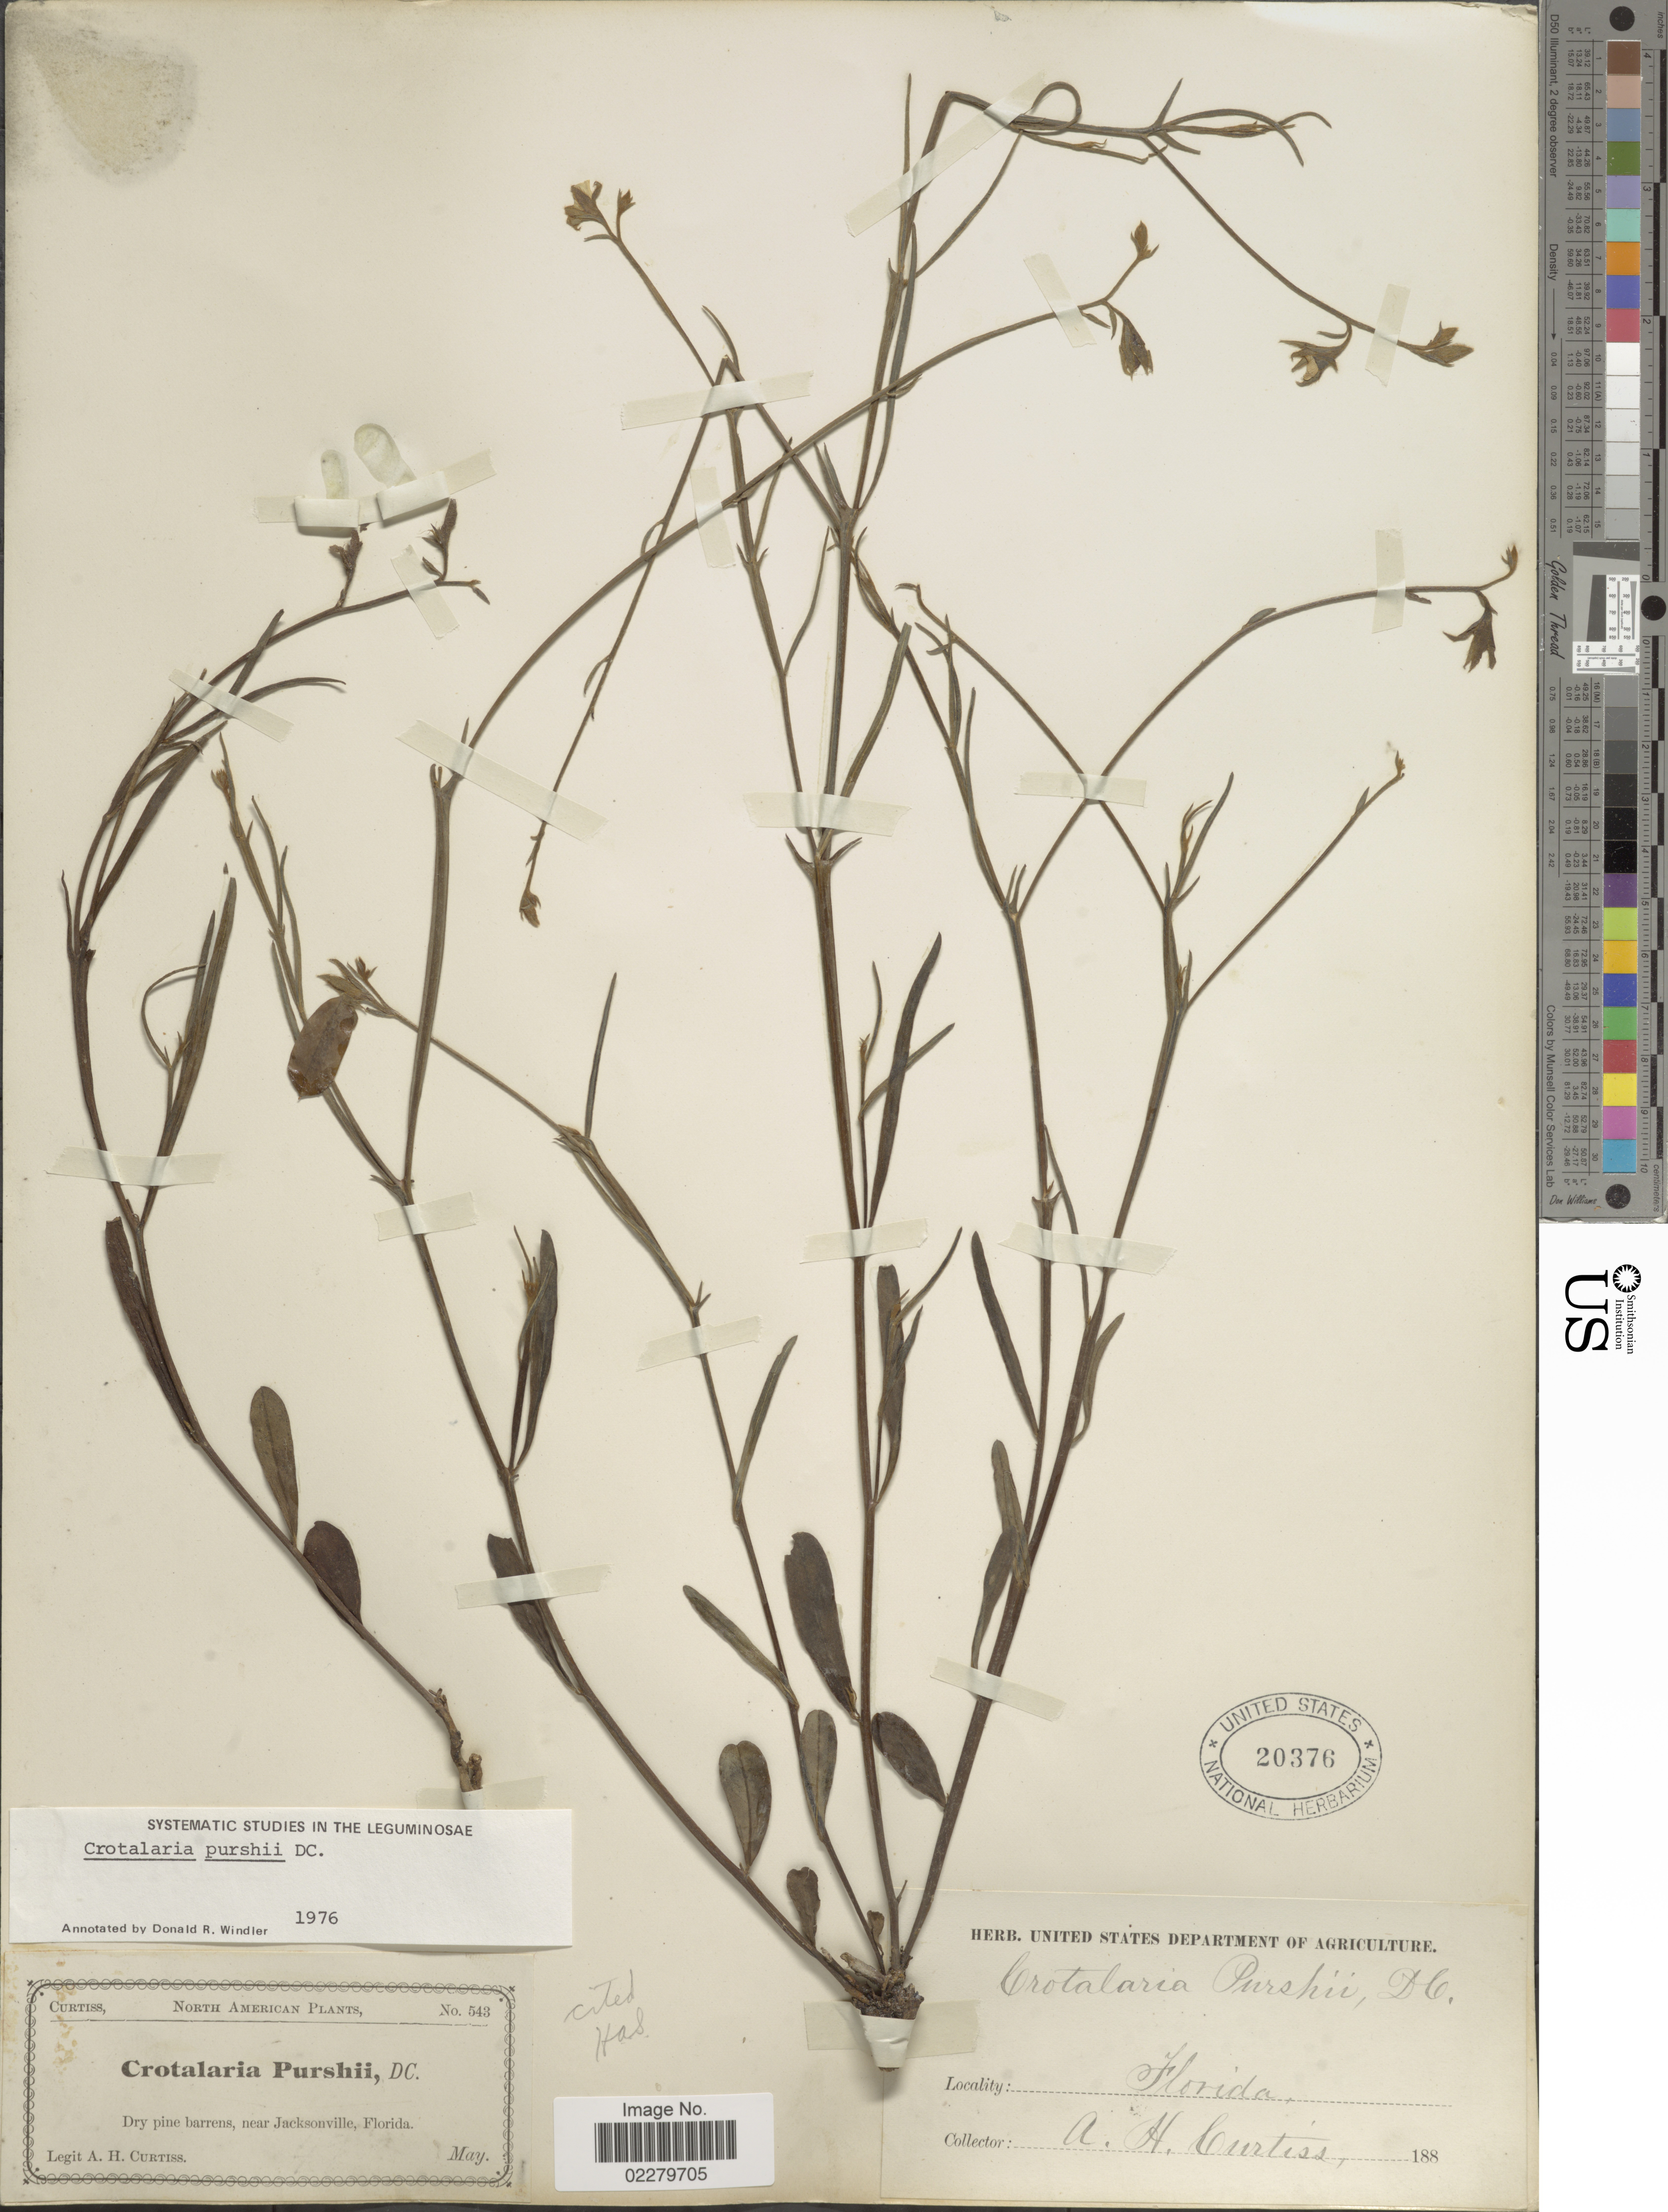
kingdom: Plantae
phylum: Tracheophyta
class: Magnoliopsida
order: Fabales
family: Fabaceae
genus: Crotalaria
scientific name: Crotalaria purshii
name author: DC.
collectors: A. H. Curtiss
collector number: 543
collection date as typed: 188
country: United States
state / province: Florida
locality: Dry pine barrens, near Jacksonville, Florida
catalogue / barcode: US 20376